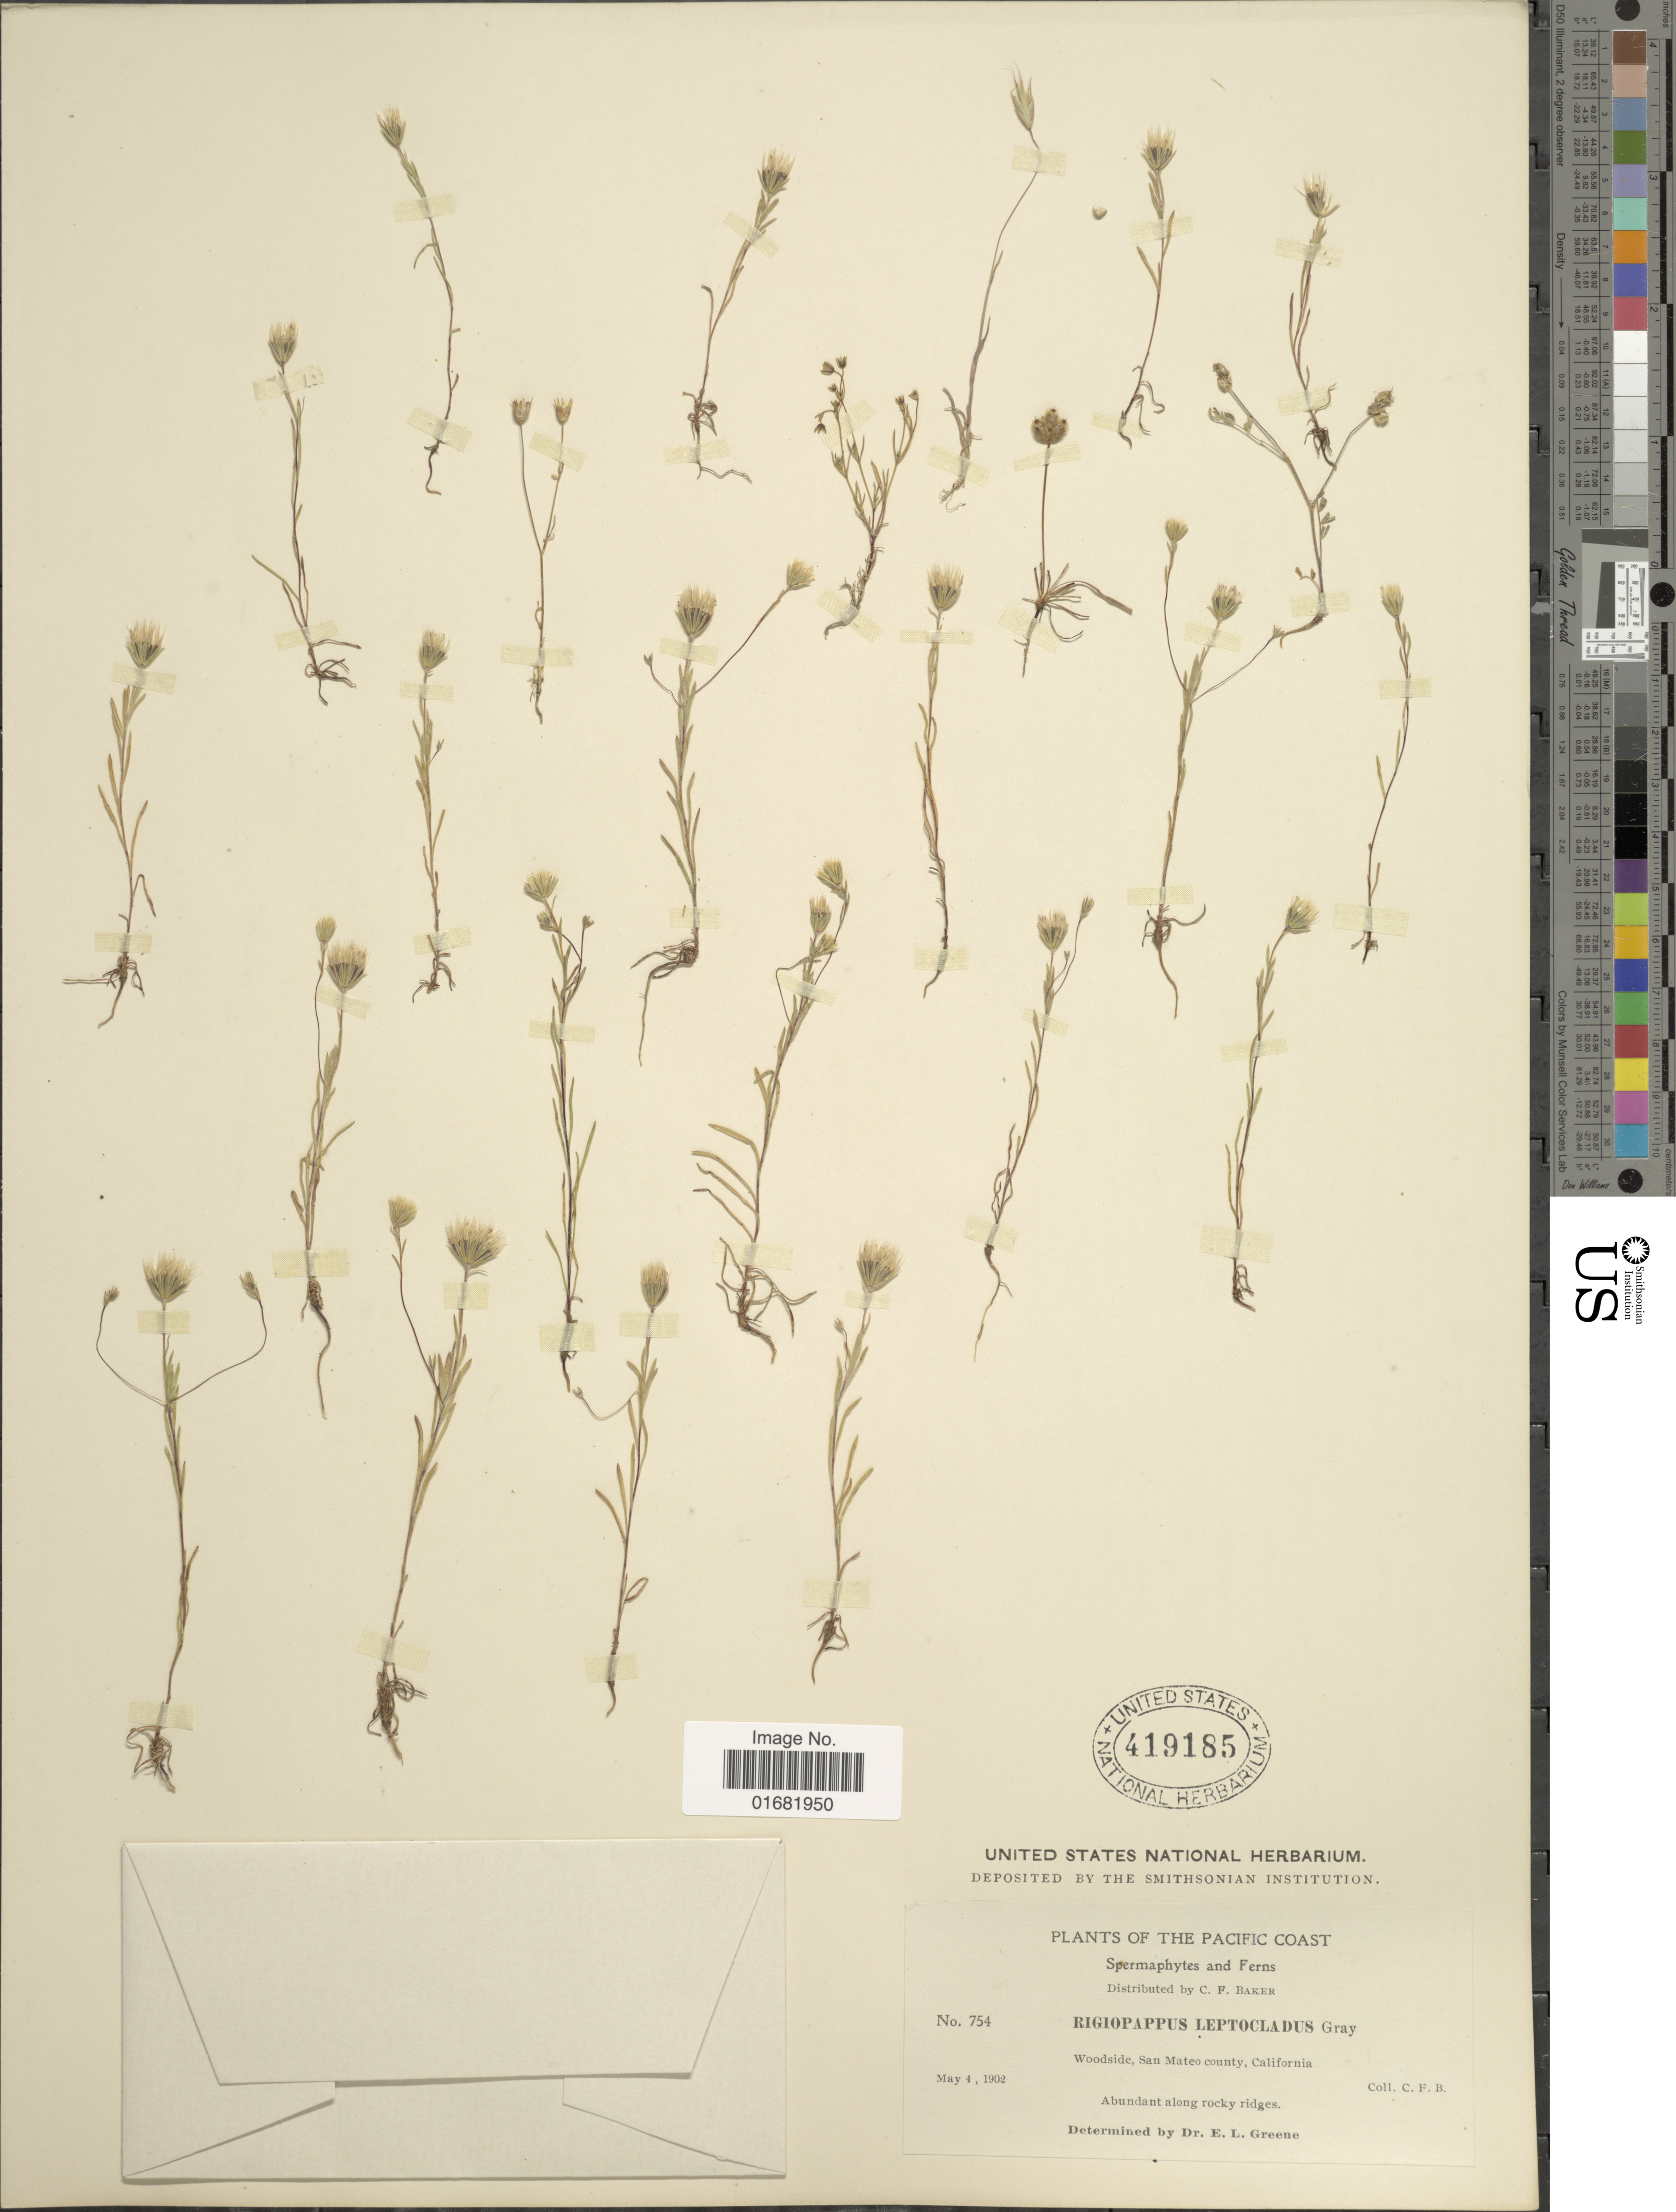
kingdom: Plantae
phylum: Tracheophyta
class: Magnoliopsida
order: Asterales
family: Asteraceae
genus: Rigiopappus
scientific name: Rigiopappus leptocladus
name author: A. Gray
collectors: C. F. Baker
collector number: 754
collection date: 1902-05-04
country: United States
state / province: California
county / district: San Mateo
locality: Woodside, San Mateo county. Pacific Coast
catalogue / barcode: US 419185